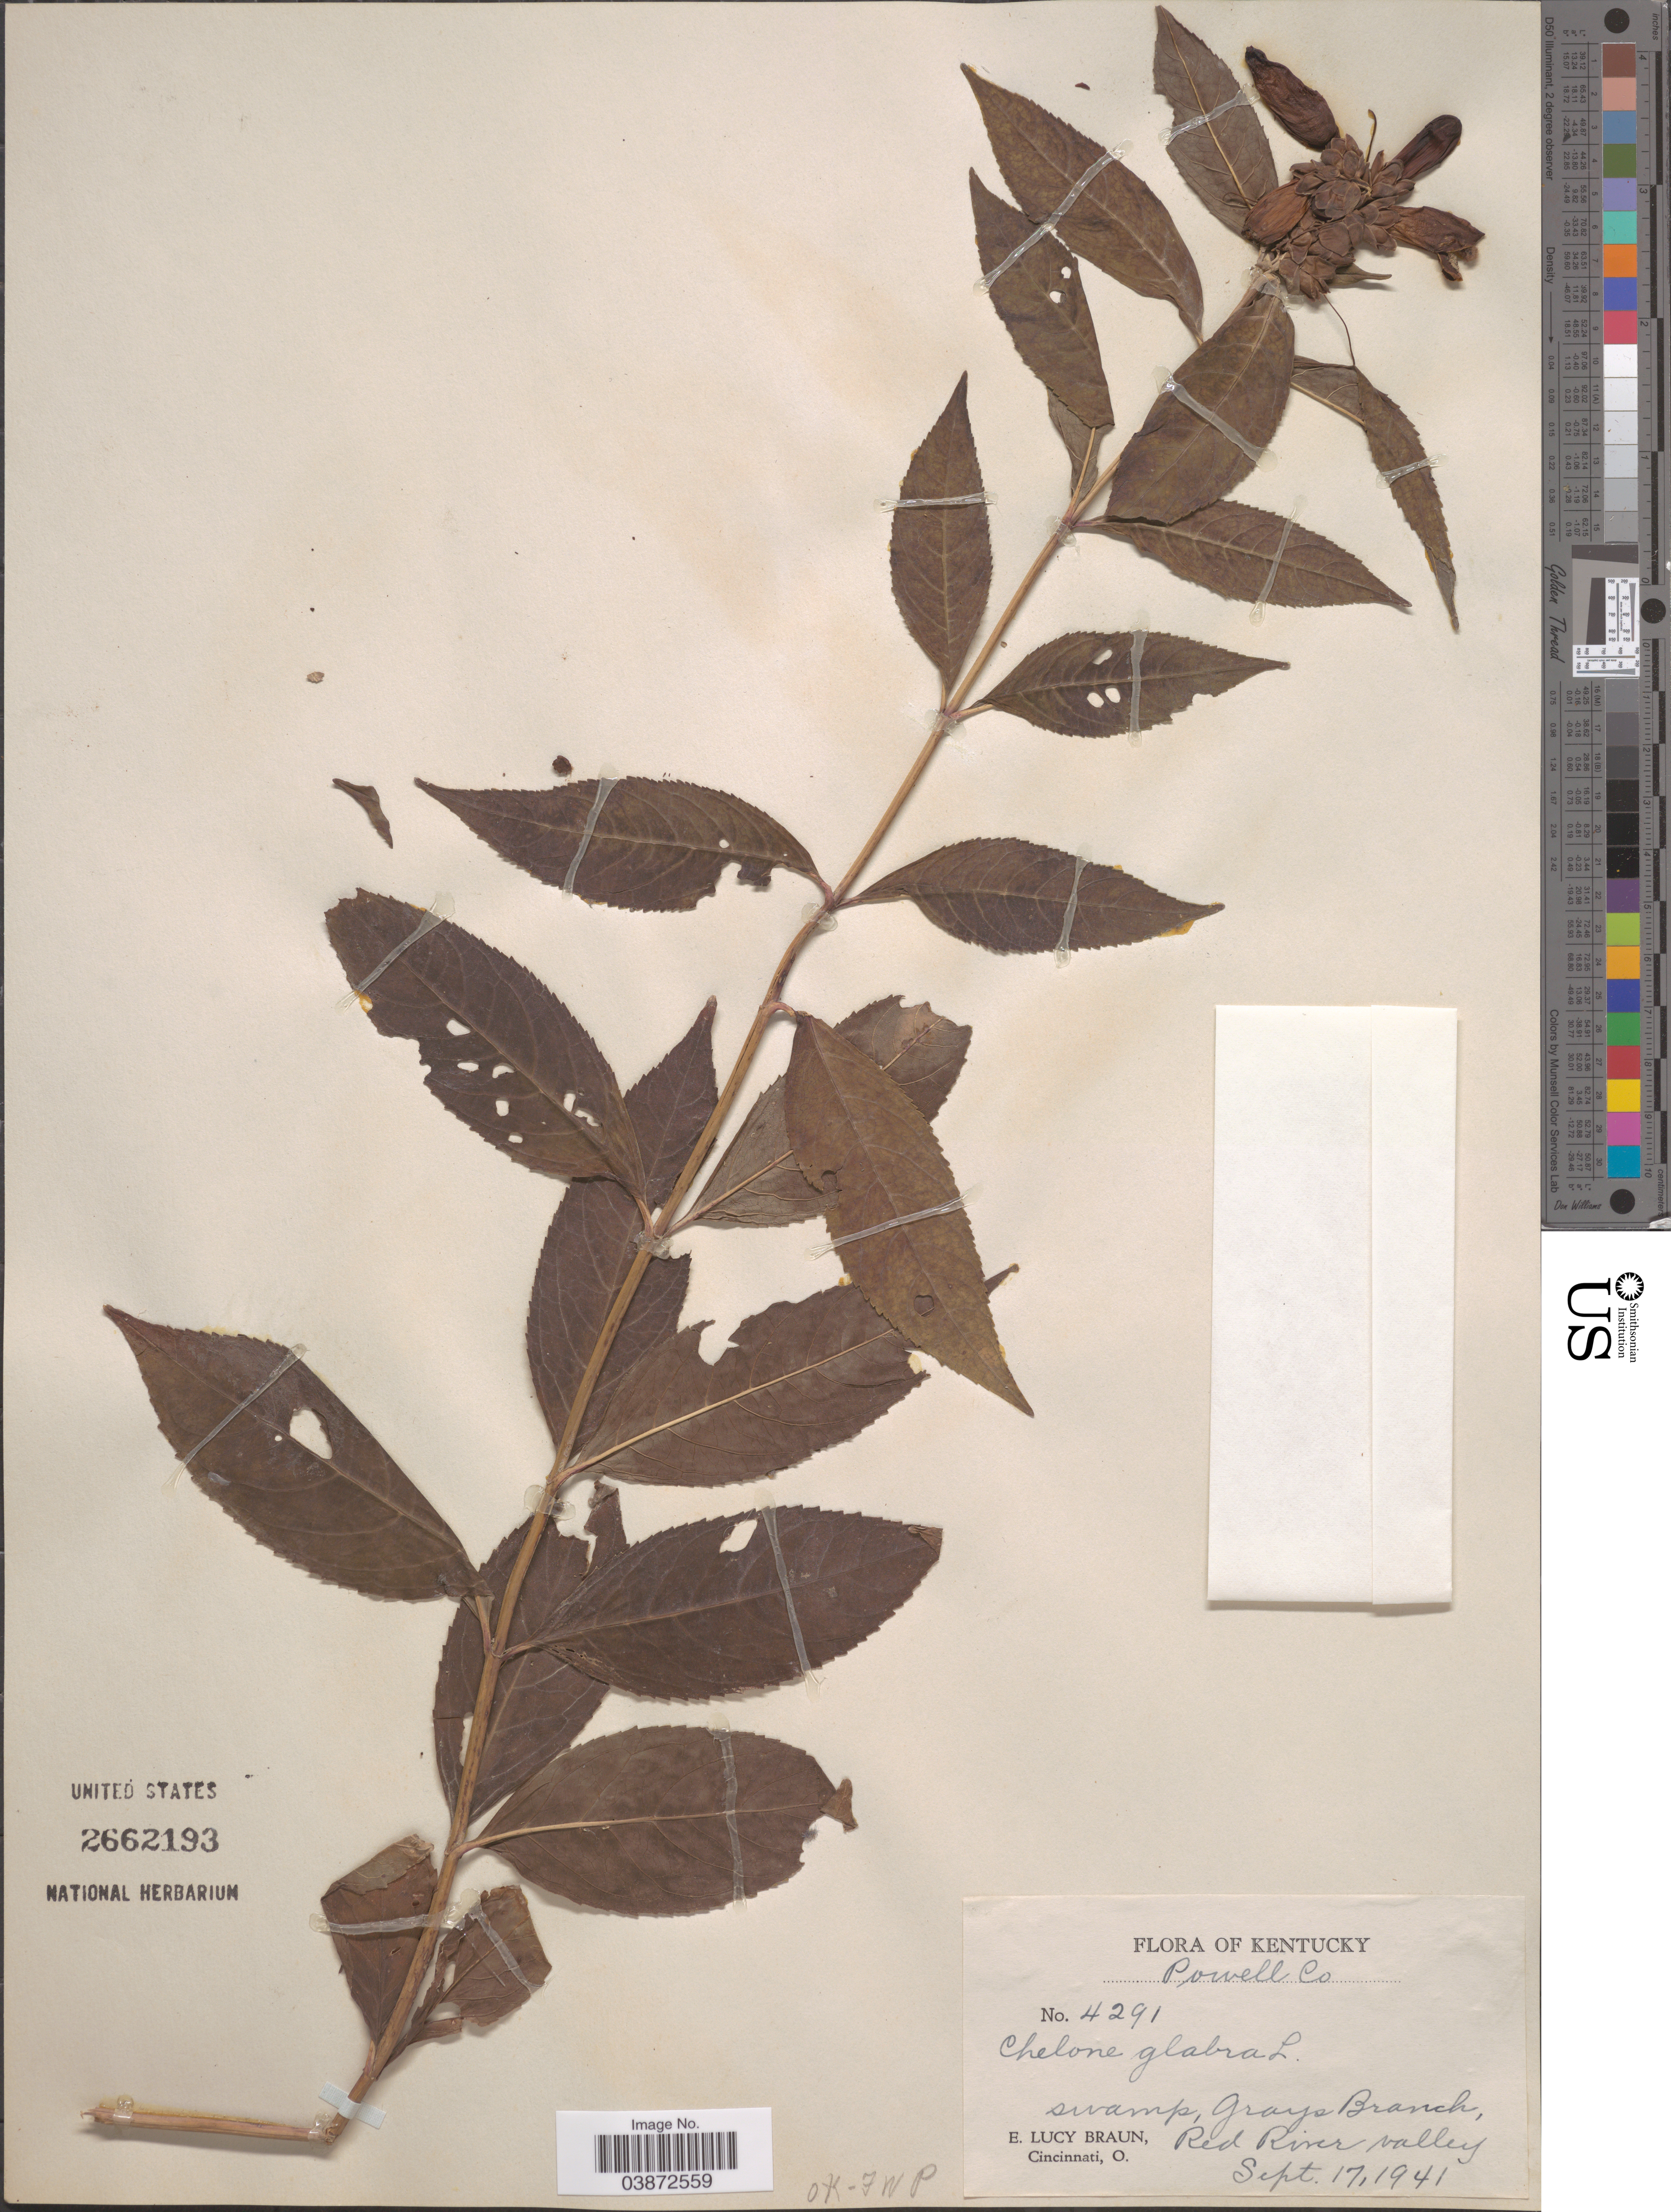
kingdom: Plantae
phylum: Tracheophyta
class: Magnoliopsida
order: Lamiales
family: Plantaginaceae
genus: Chelone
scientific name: Chelone glabra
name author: L.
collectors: E. L. Braun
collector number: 4291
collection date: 1941-09-17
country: United States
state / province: Kentucky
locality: Powell Co. Grays Branch, Red River valley.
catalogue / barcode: US 2662193